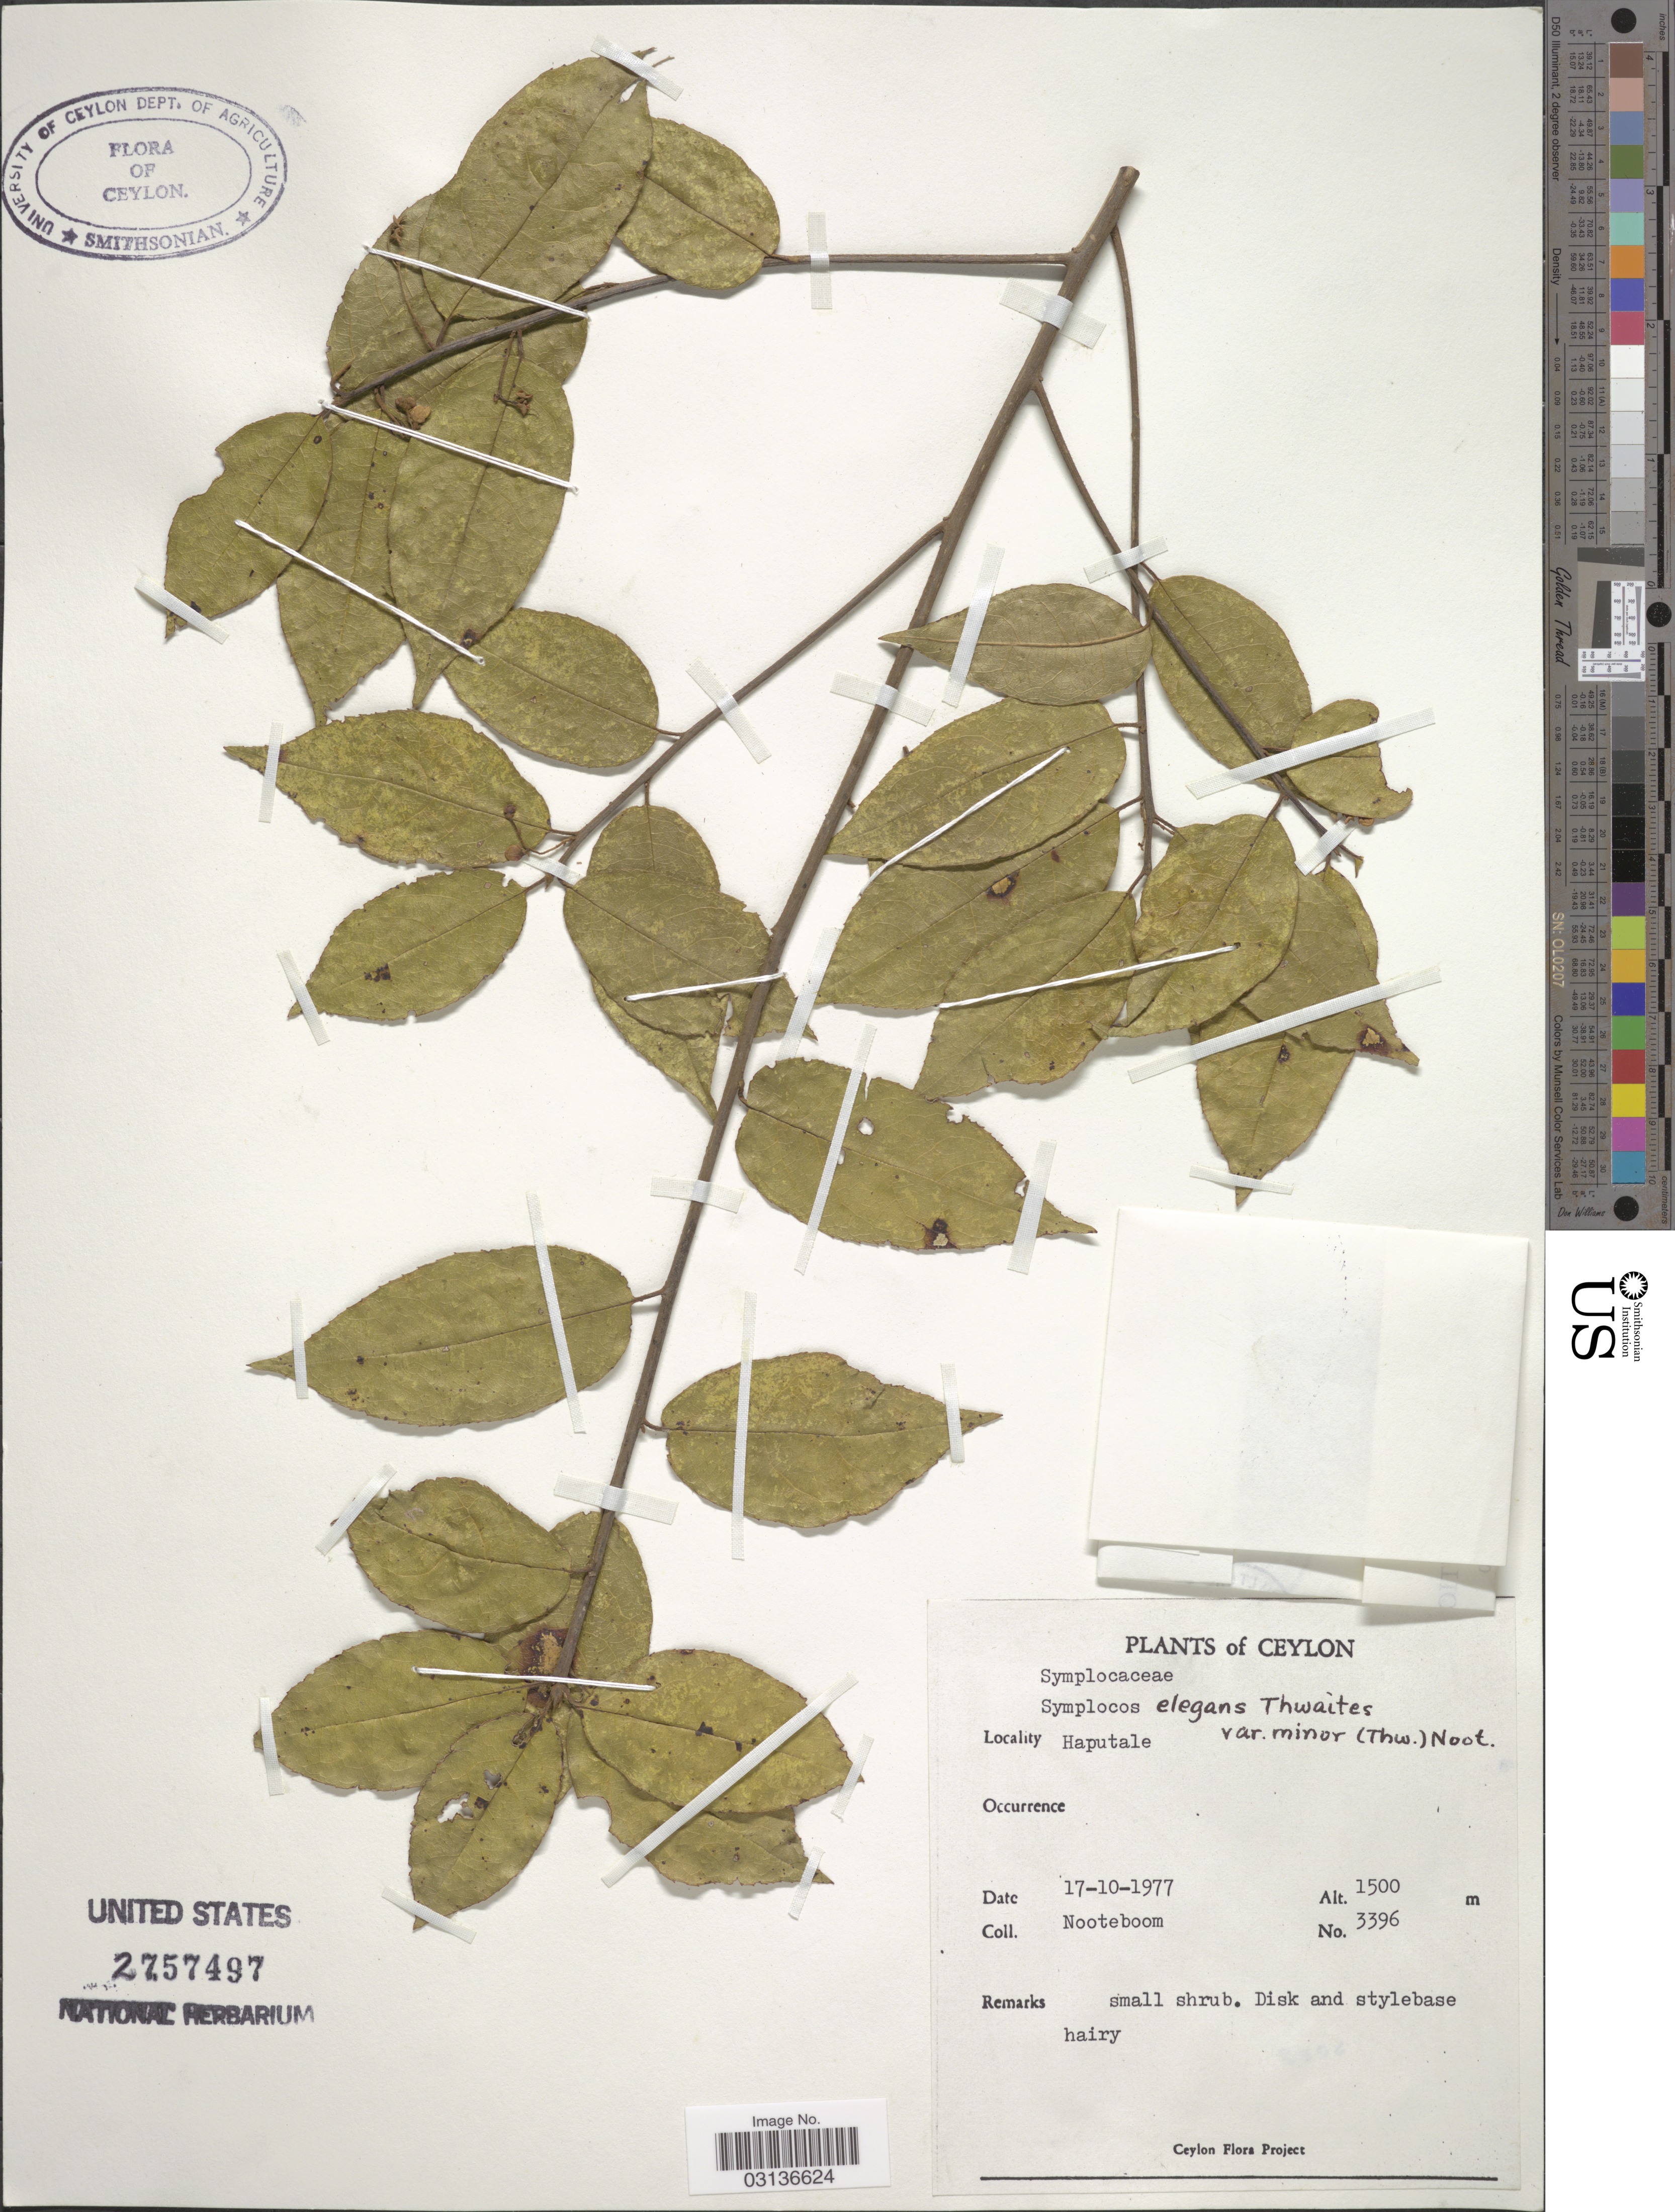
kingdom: Plantae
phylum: Tracheophyta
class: Magnoliopsida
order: Ericales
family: Symplocaceae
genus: Symplocos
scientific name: Symplocos elegans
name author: Thwaites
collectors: Nooteboom, --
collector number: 3396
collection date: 1977-10-17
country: Sri Lanka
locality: Ceylon. Haputale.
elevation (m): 1500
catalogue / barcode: US 2757497